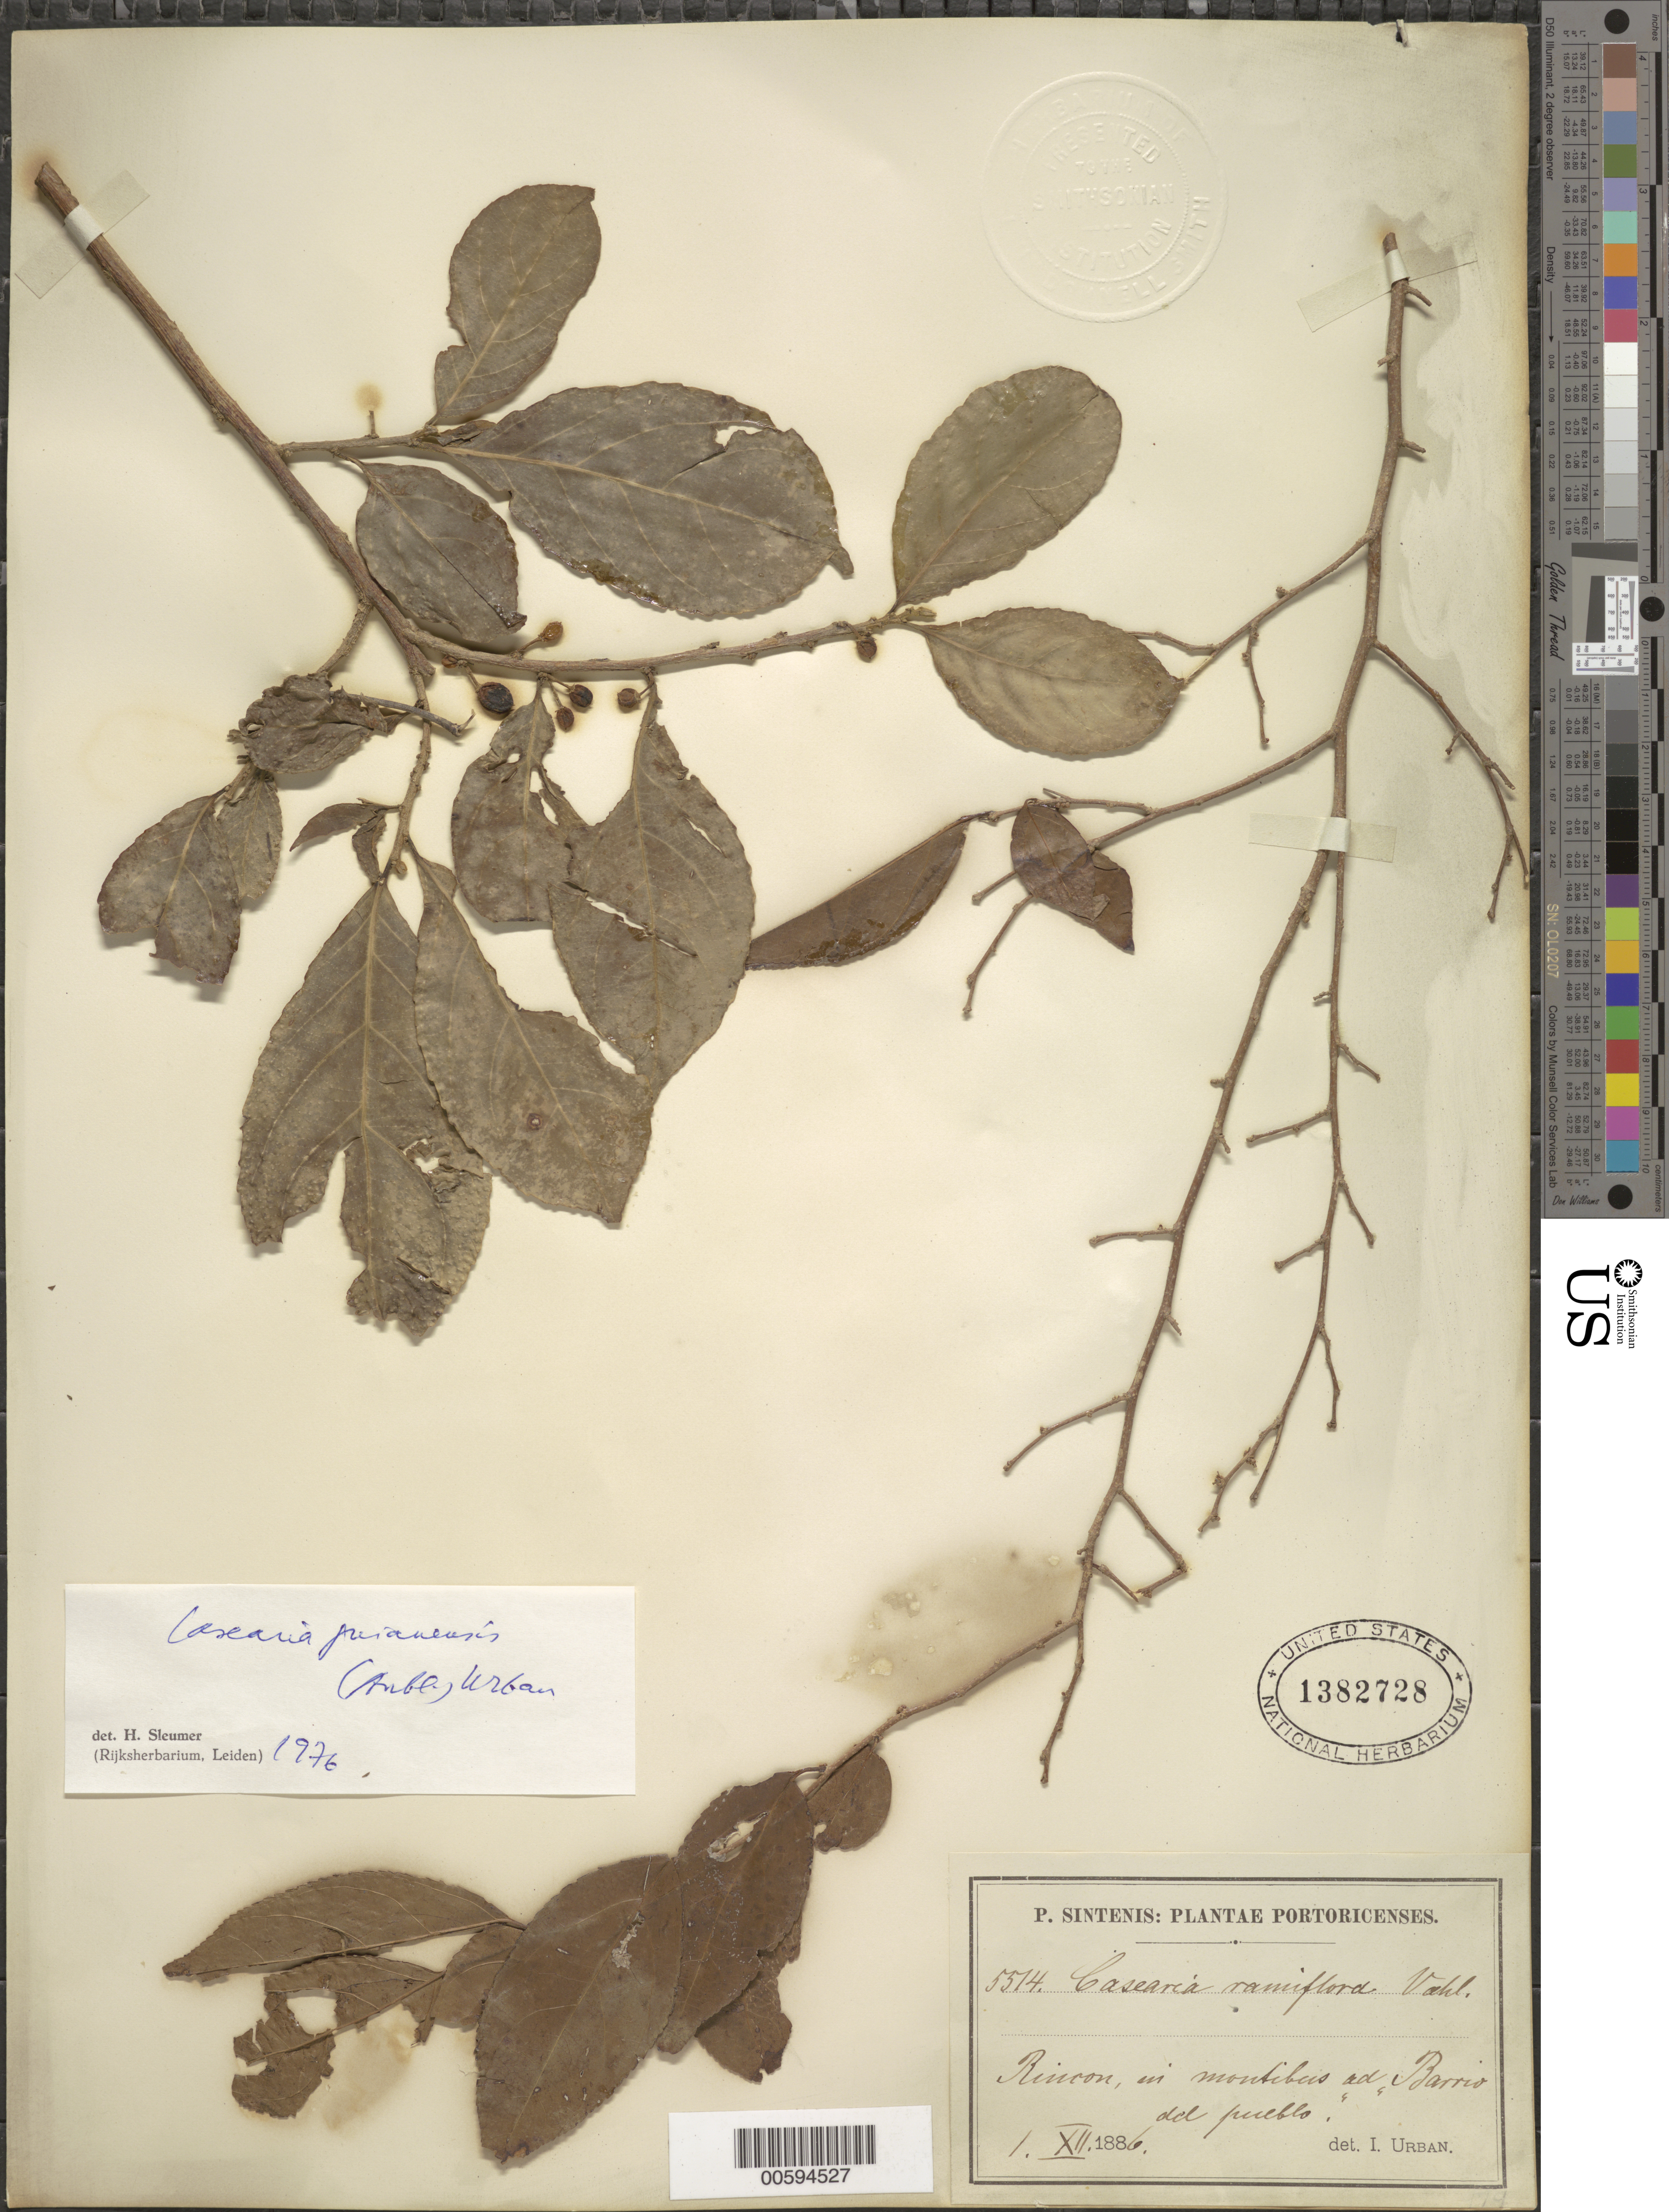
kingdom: Plantae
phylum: Tracheophyta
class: Magnoliopsida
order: Malpighiales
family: Salicaceae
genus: Casearia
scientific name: Casearia guianensis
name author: (Aubl.) Urb.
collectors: P. Sintenis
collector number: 5514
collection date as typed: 01 Dec 1886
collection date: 1886-12-01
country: Puerto Rico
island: Greater Antilles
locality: Rincon, in montibus ad "Barrio del pueblo"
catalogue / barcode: US 1382728